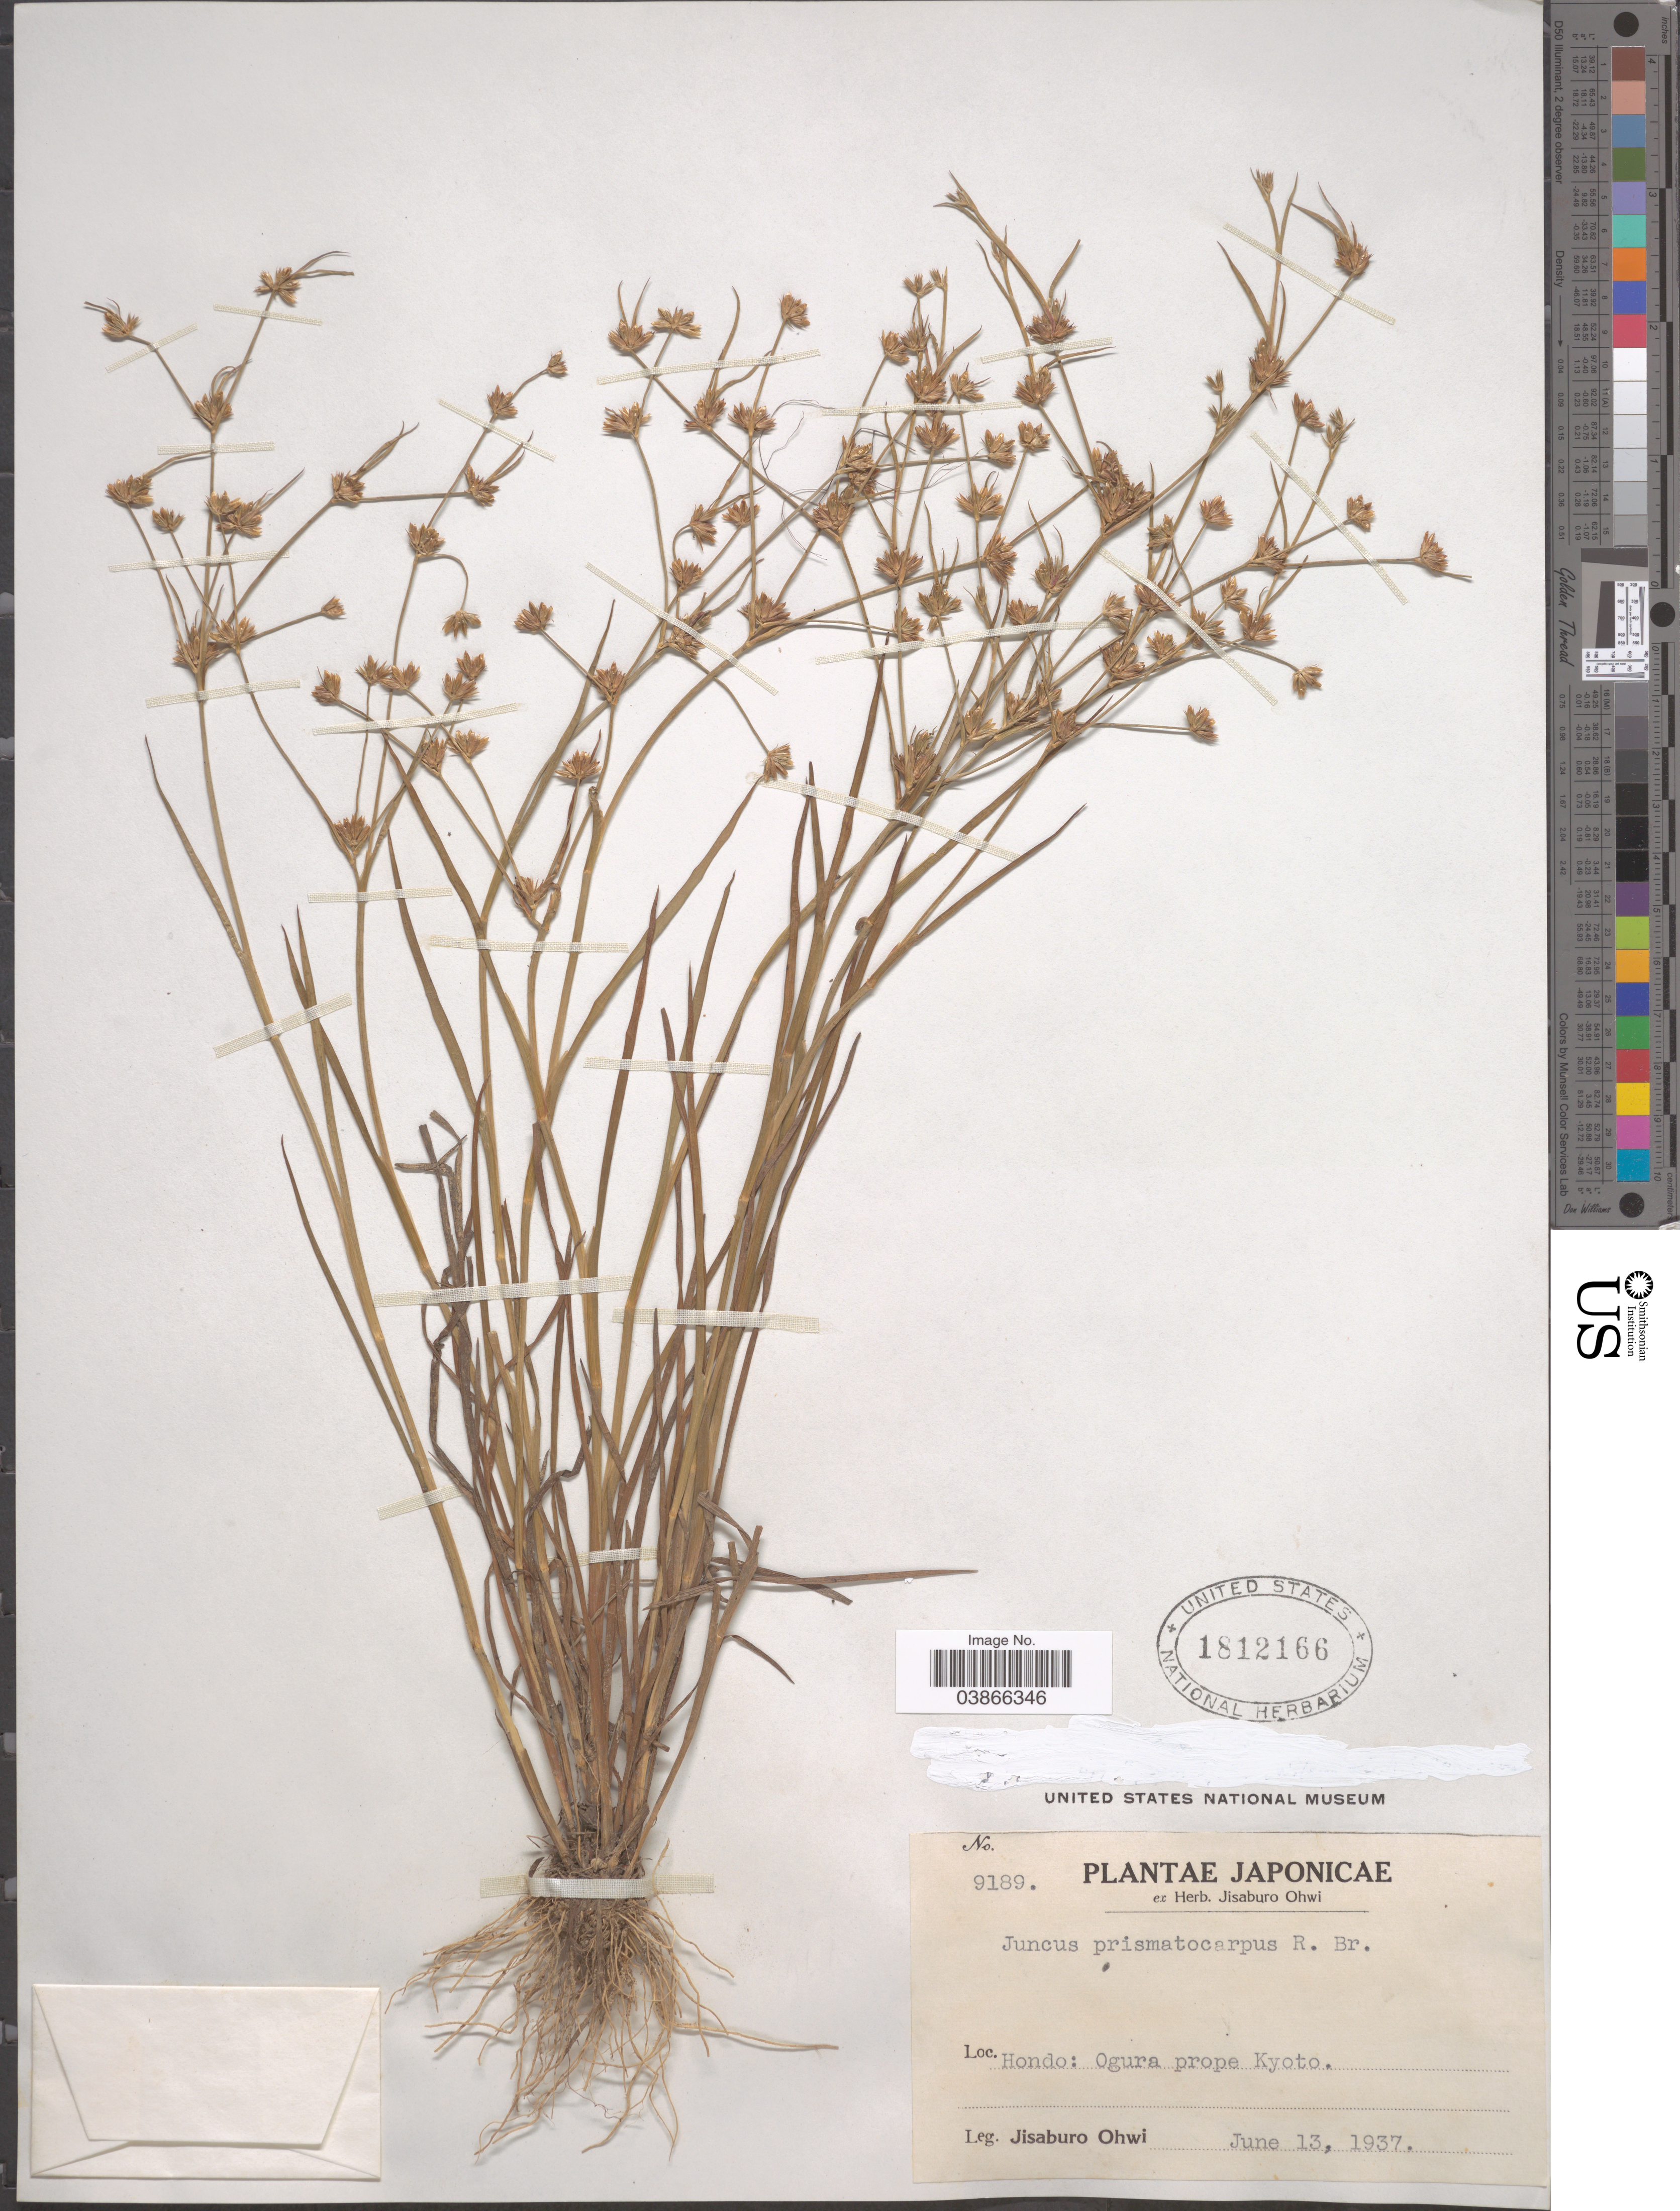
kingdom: Plantae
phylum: Tracheophyta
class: Liliopsida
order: Poales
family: Juncaceae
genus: Juncus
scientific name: Juncus prismatocarpus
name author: R. Br.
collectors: J. Ohwi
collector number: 9189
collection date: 1937-06-13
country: Japan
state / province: Kyoto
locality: Hondo: Ogura prope Kyoto.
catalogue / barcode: US 1812166